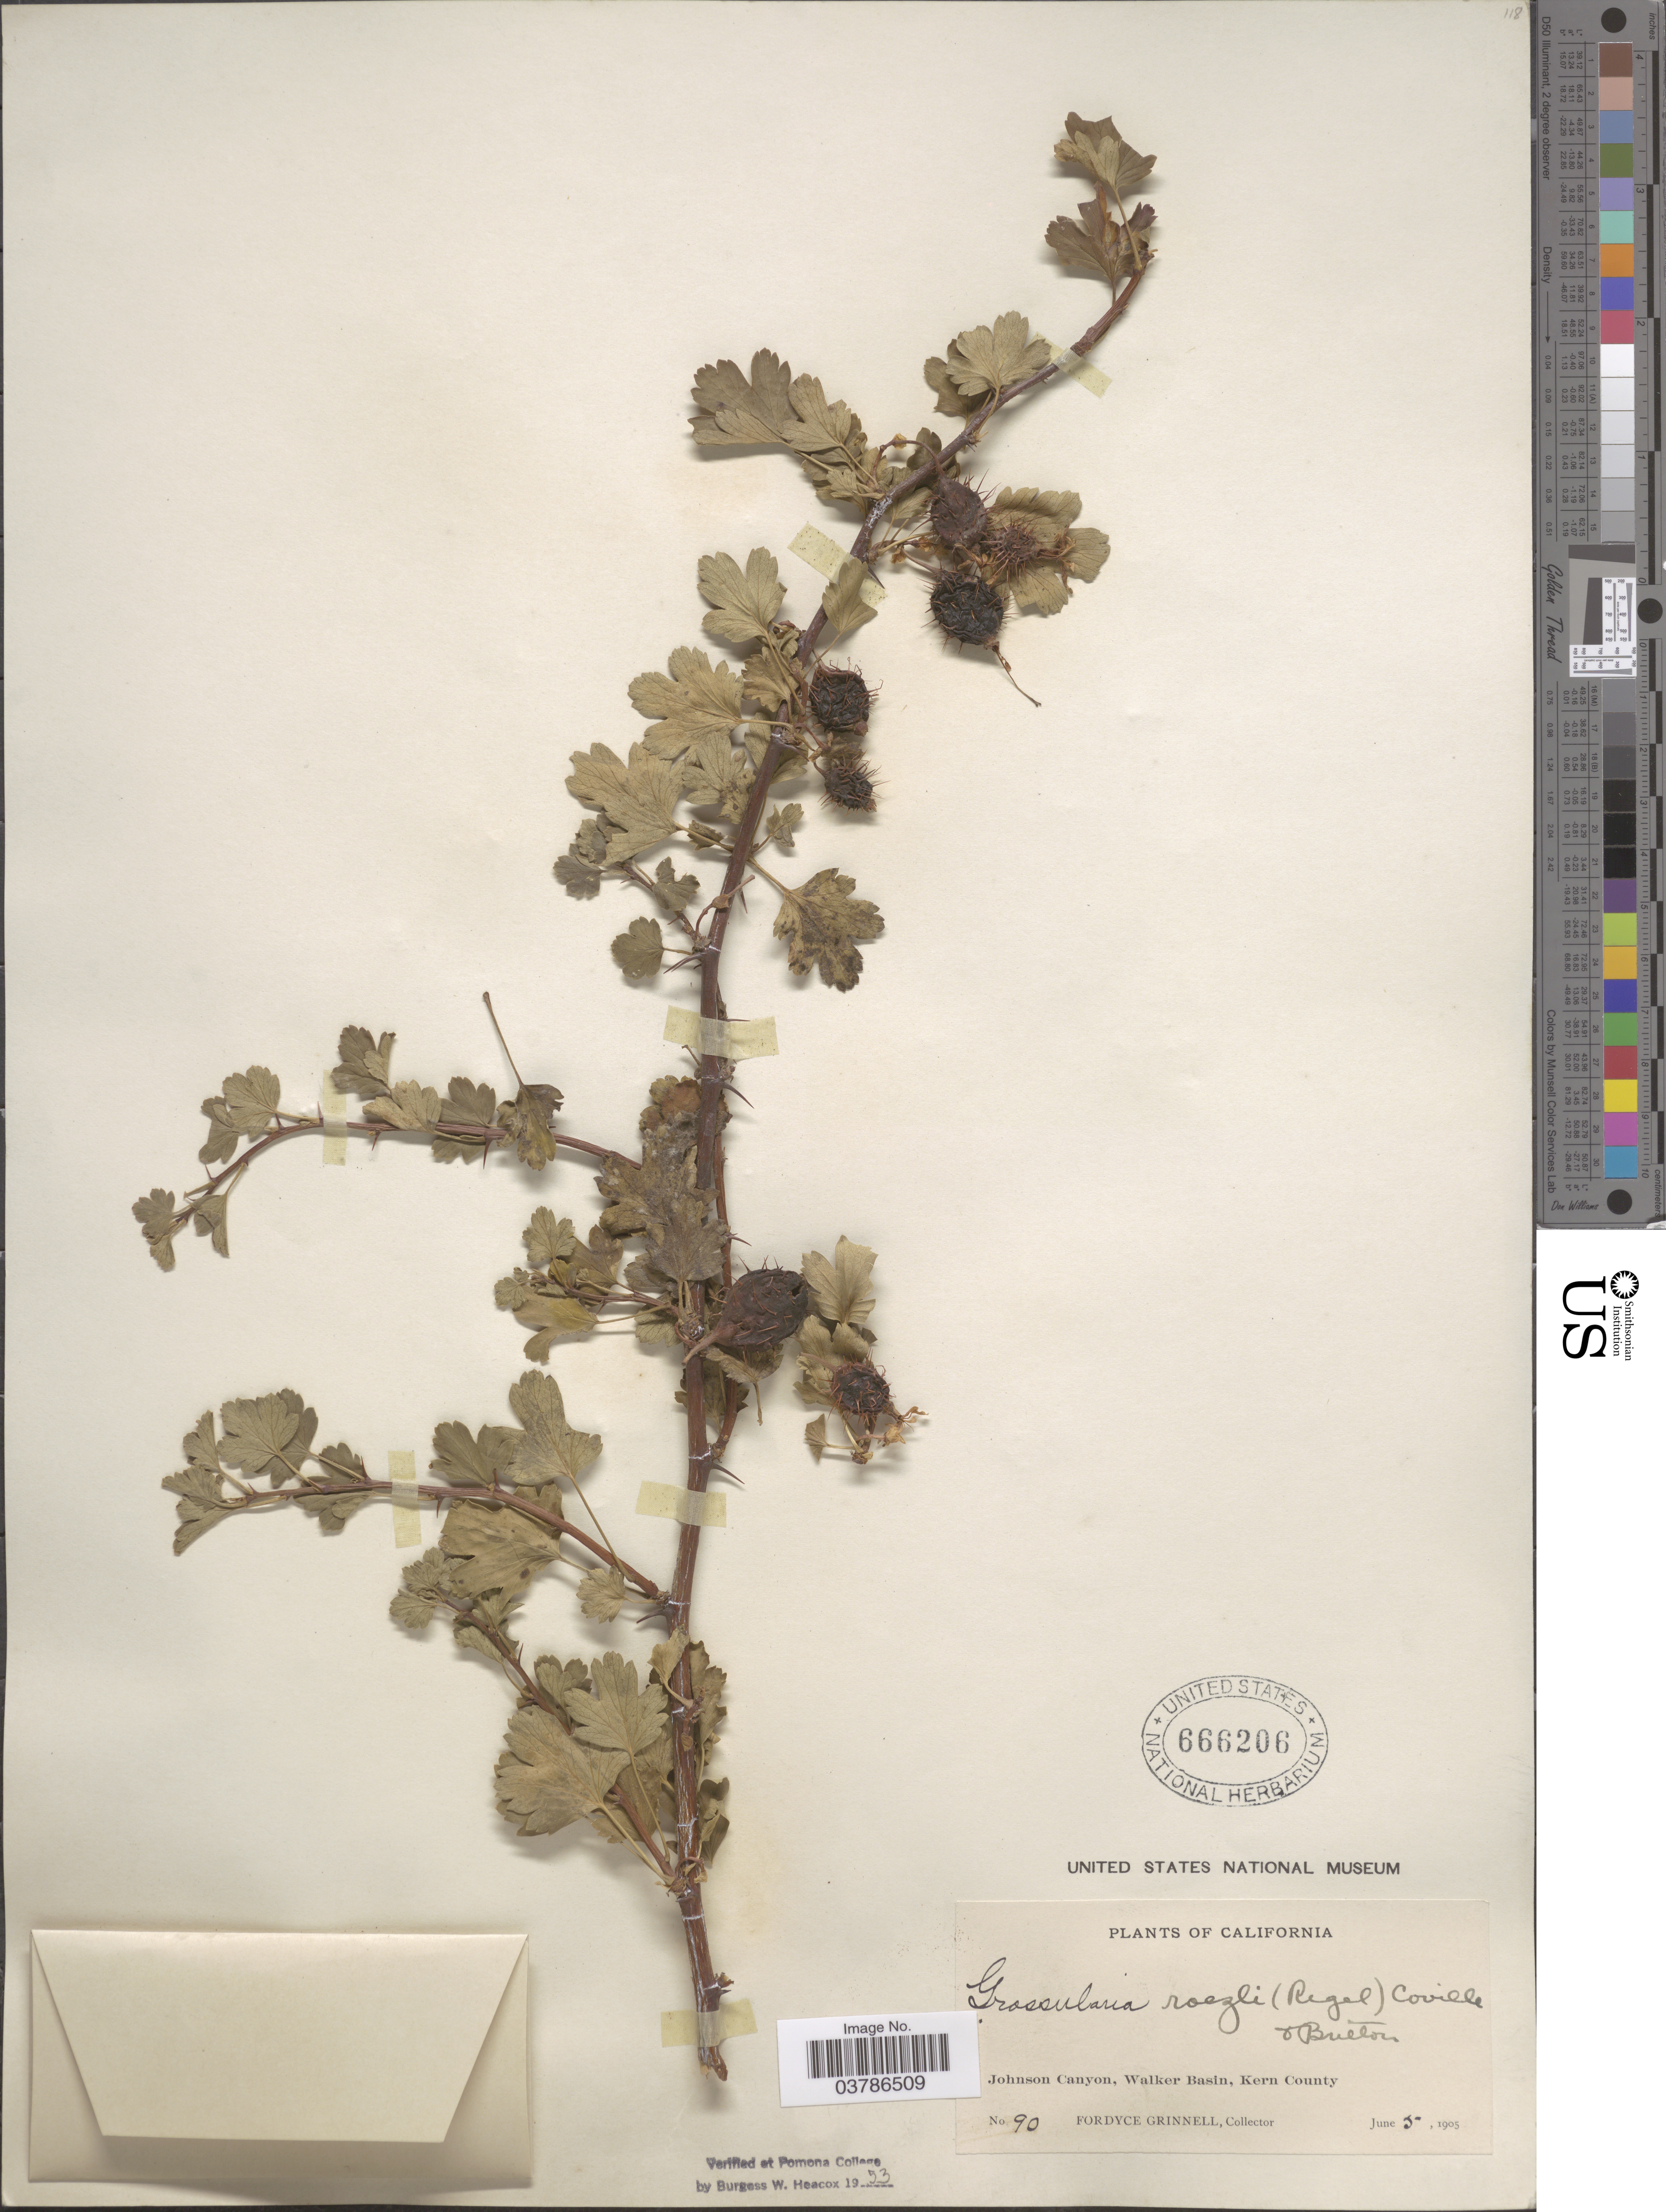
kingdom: Plantae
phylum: Tracheophyta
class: Magnoliopsida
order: Saxifragales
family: Grossulariaceae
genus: Ribes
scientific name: Ribes roezlii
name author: Regel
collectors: F. Grinnell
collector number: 90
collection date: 1905-06-05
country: United States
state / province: California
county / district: Kern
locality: Johnson Canyon, Walker Basin, Kern County.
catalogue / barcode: US 666206